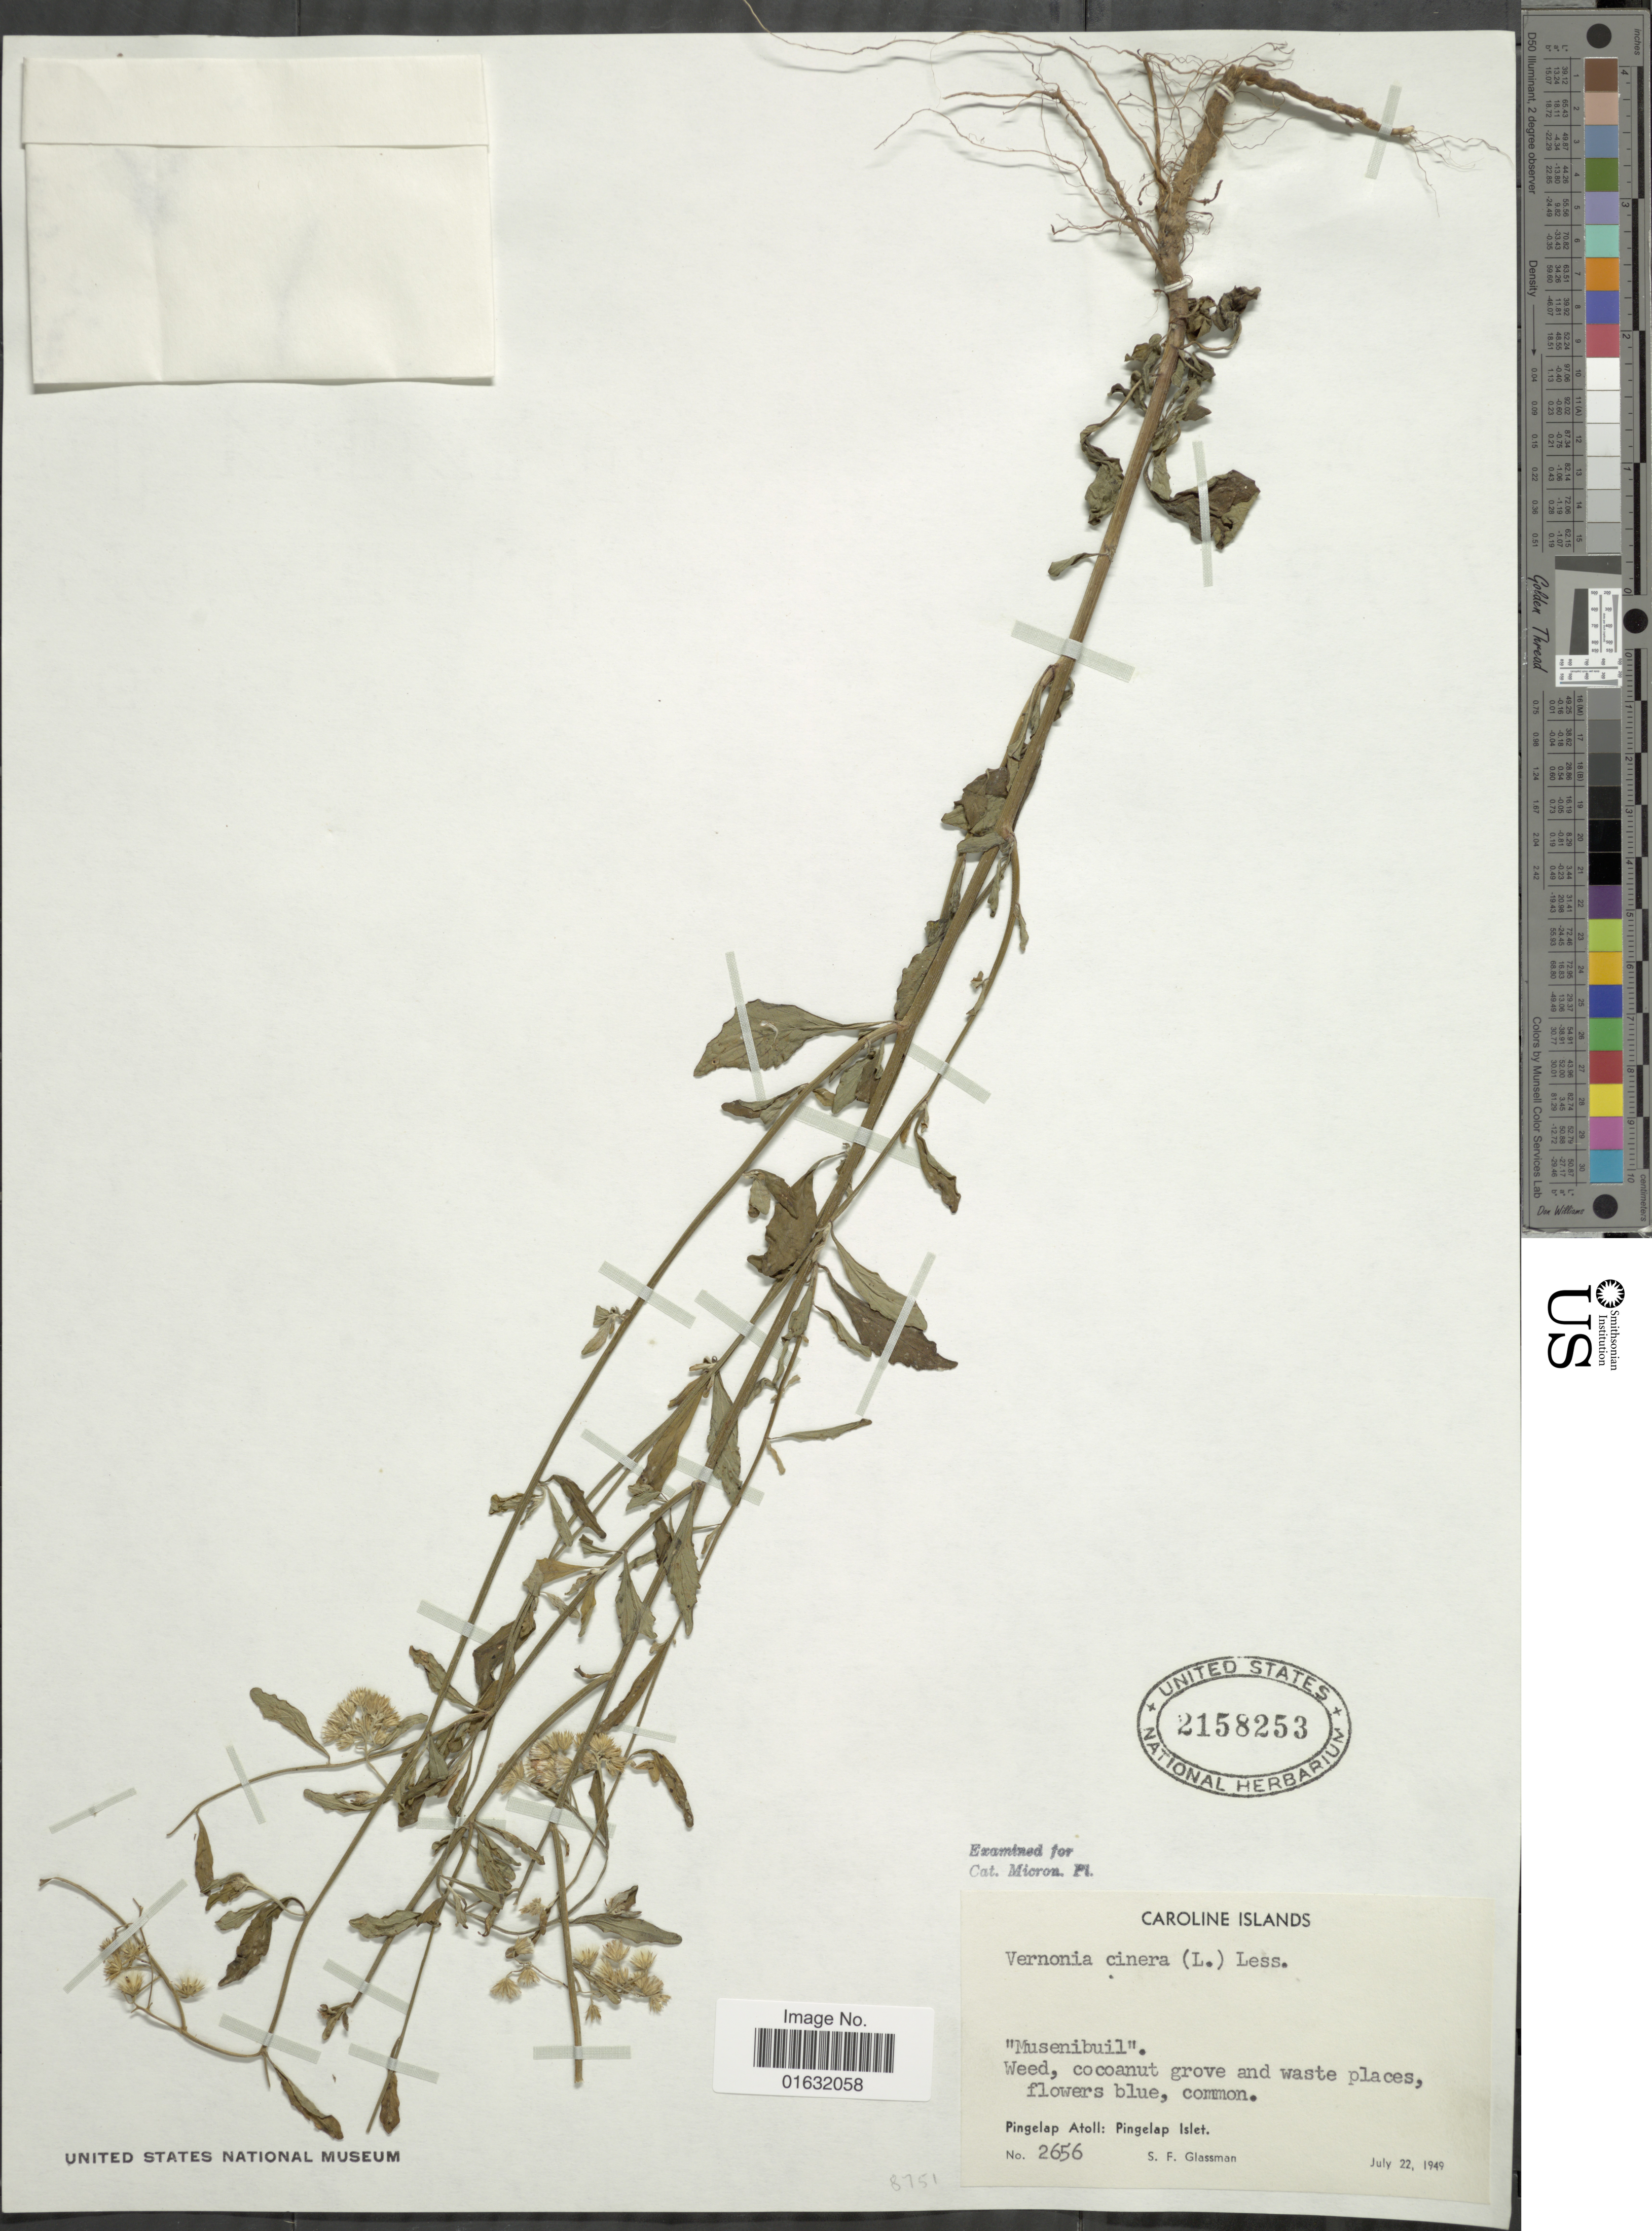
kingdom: Plantae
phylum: Tracheophyta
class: Magnoliopsida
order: Asterales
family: Asteraceae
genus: Cyanthillium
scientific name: Cyanthillium cinereum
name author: (L.) H. Rob.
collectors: S. F. Glassman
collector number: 2656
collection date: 1949-07-22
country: Micronesia, Federated States of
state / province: Pohnpei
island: Pingelap Atoll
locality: Caroline Islands, Pingelap Atoll: Pingelap Islet.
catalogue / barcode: US 2158253